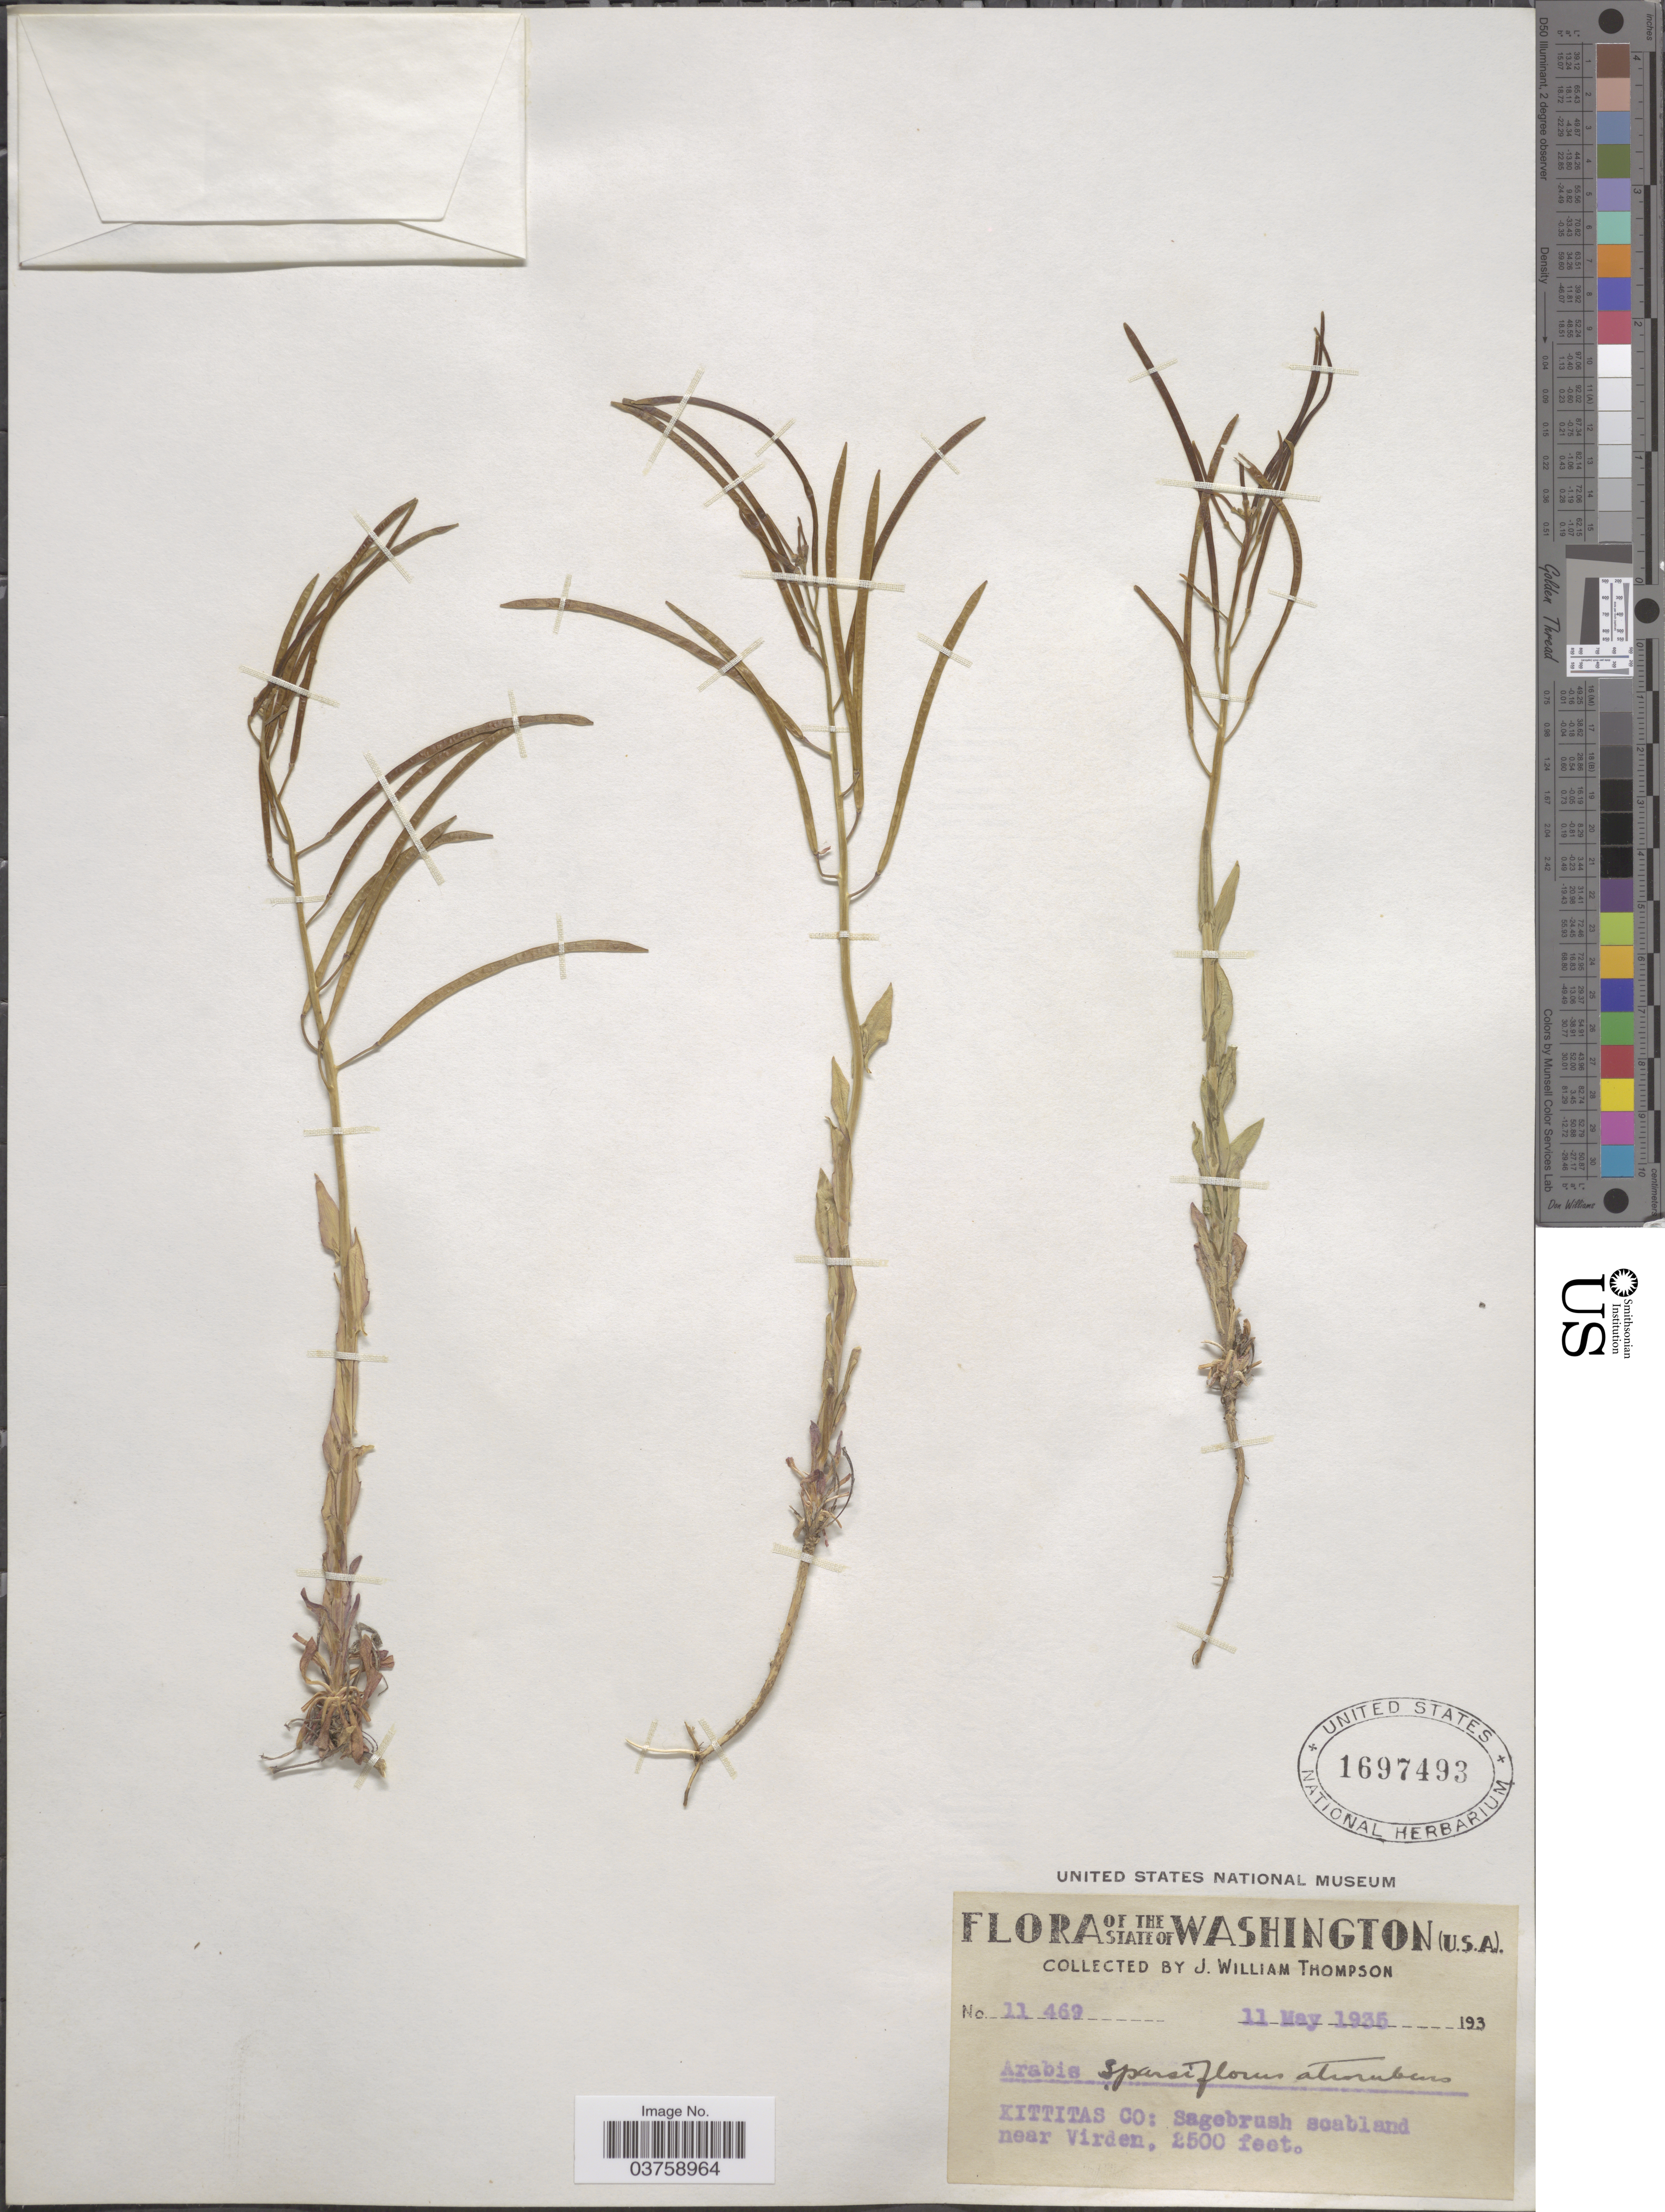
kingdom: Plantae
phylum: Tracheophyta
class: Magnoliopsida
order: Brassicales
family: Brassicaceae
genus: Arabis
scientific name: Arabis sparsiflora var. atrorubens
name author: (Suksd. ex Greene) Rollins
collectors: J. W. Thompson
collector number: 11469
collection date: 1936-05-11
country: United States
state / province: Washington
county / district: Kittitas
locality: Kittitas Co: Sagebrush scabland near Virden.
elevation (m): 762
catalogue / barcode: US 1697493